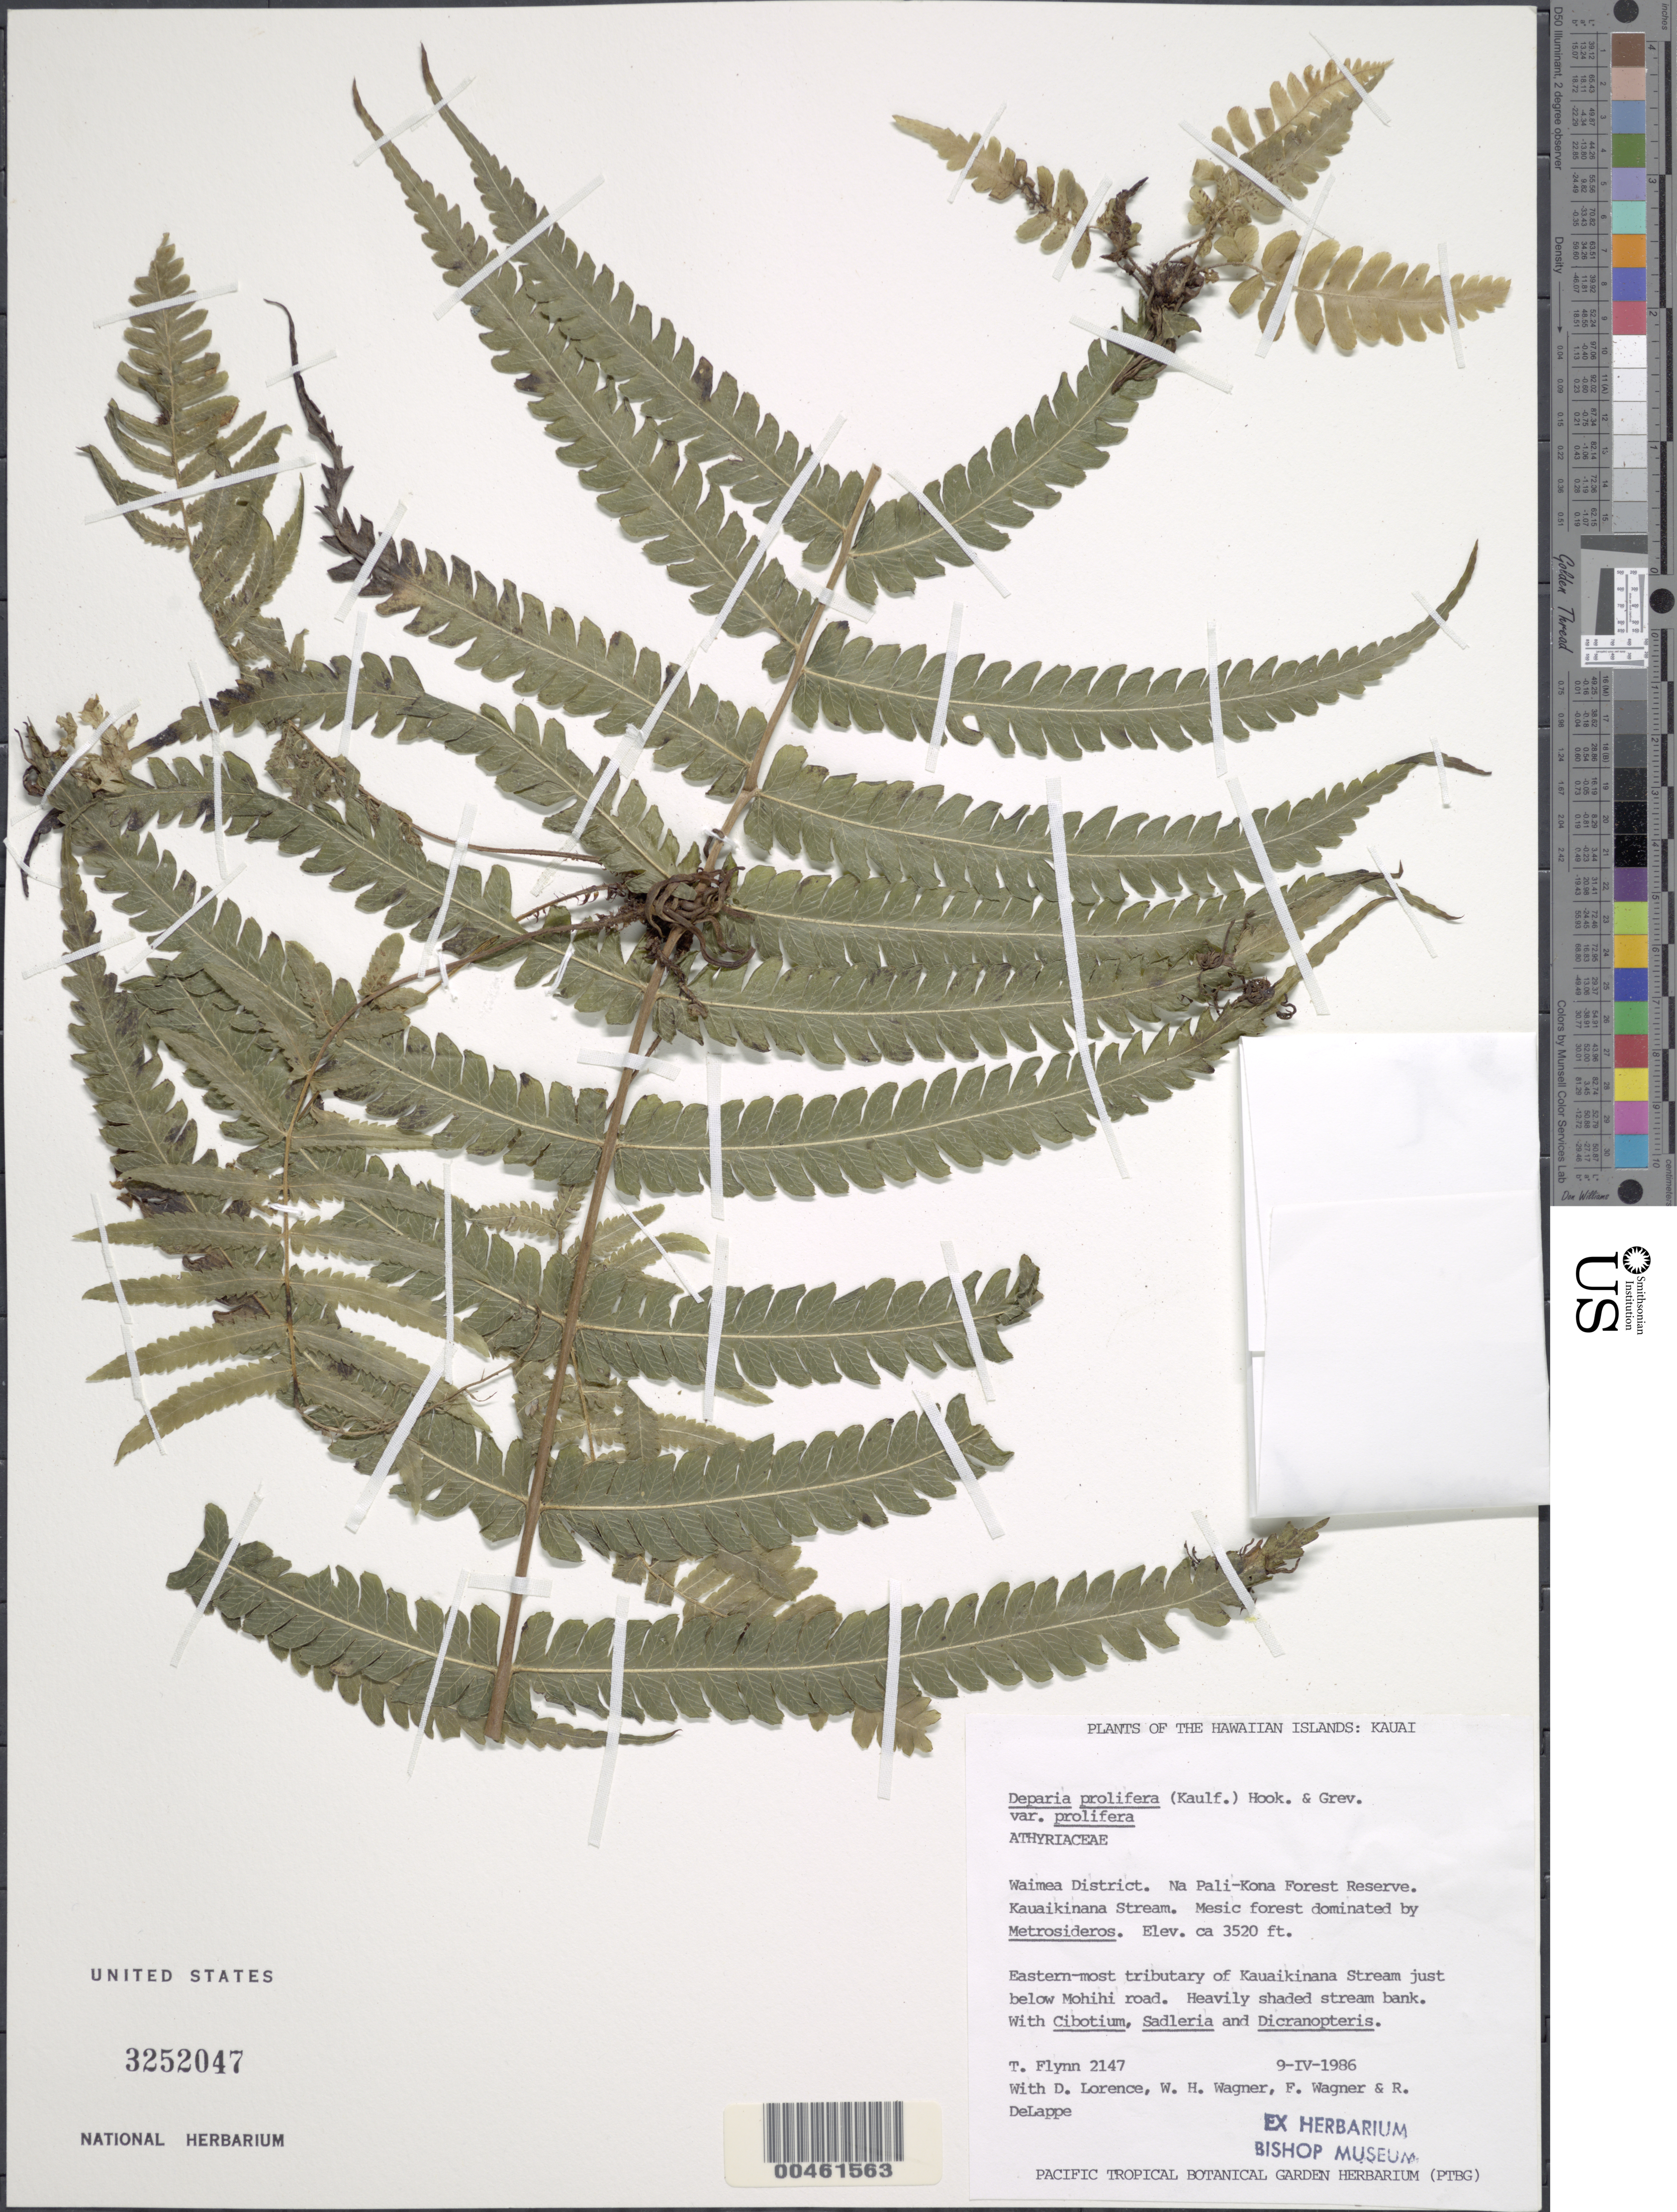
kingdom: Plantae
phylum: Tracheophyta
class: Polypodiopsida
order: Polypodiales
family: Athyriaceae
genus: Deparia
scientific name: Deparia prolifera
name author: (Kaulf.) Hook. & Grev.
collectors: T. W. Flynn, D. Lorence, W. H. Wagner, F. S. Wagner & R. DeLappe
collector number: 2147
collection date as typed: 9 Apr 1986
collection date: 1986-04-09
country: United States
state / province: Hawaii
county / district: Kauai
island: Kaua'i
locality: Waimea District. Na Pali-Kona Forest Reserve. Kauaikinana Stream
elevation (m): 1073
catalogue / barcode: US 3252047